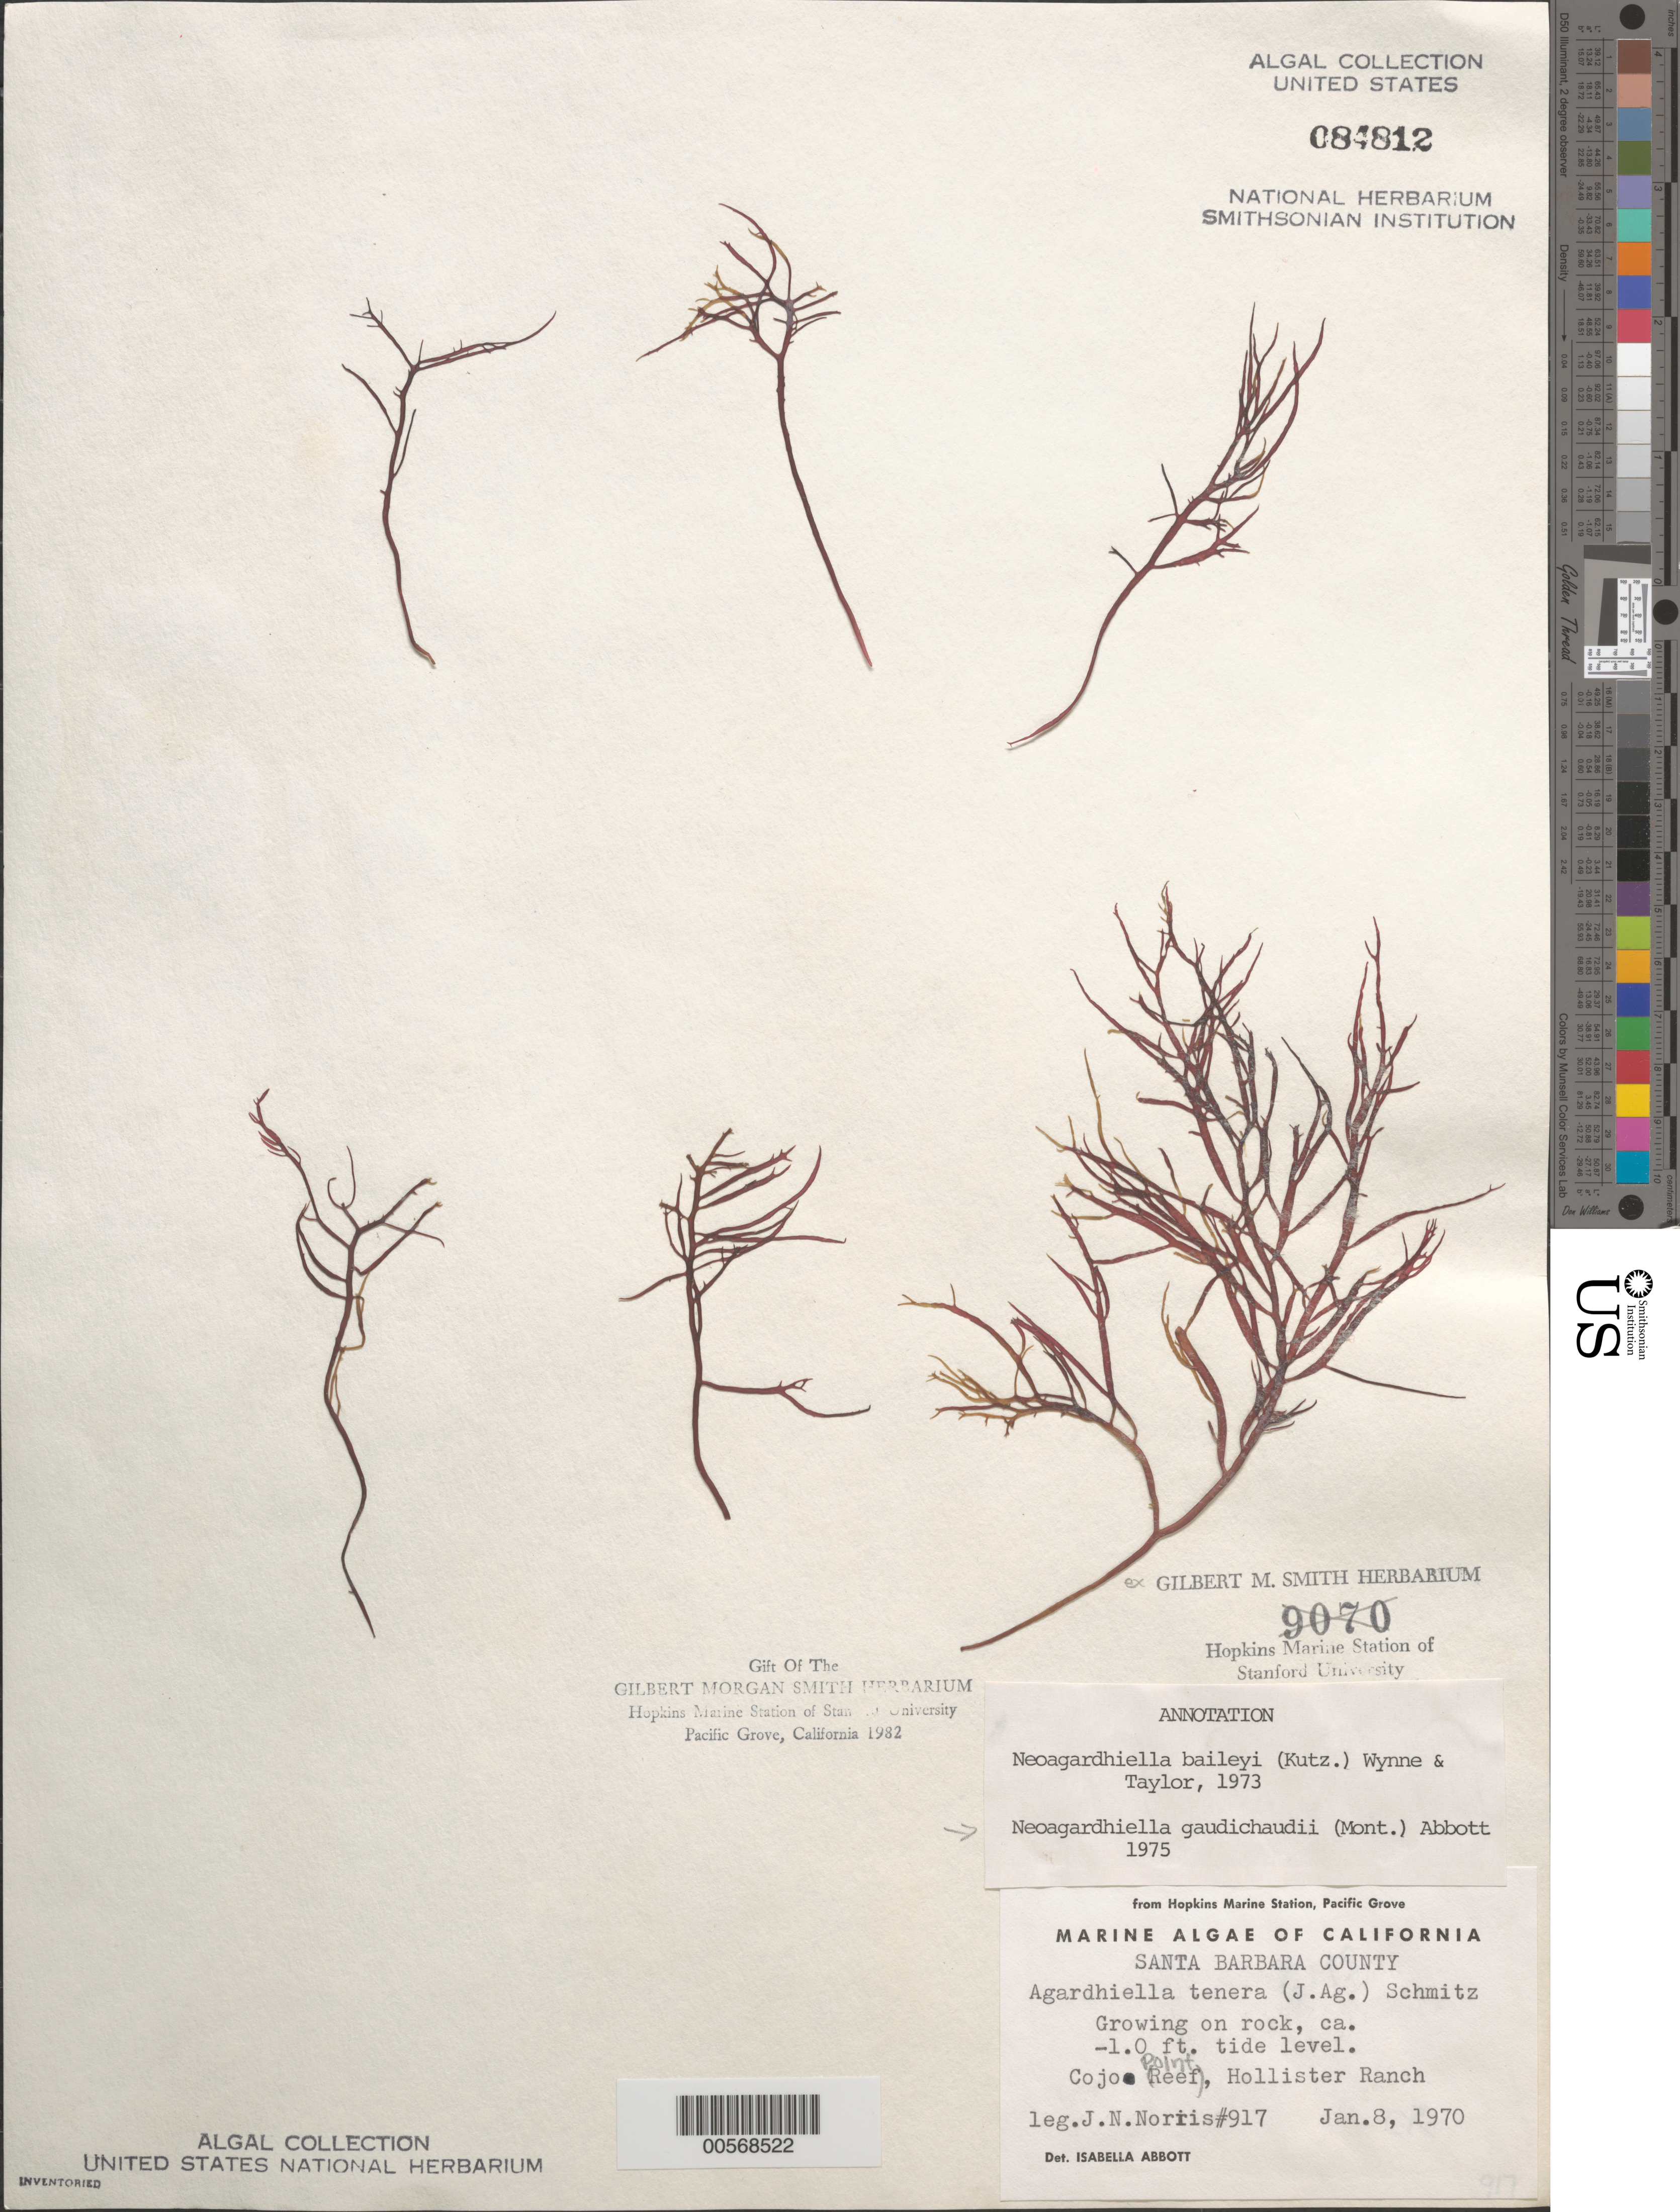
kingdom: Plantae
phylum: Rhodophyta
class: Florideophyceae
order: Gigartinales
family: Solieriaceae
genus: Sarcodiotheca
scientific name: Sarcodiotheca gaudichaudii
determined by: Algae name updating Project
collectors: J. N. Norris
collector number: JN-917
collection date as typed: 08 Jan 1970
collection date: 1970-01-08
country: United States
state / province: California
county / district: Santa Barbara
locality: Cojo Point, Hollister Ranch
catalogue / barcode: US 84812